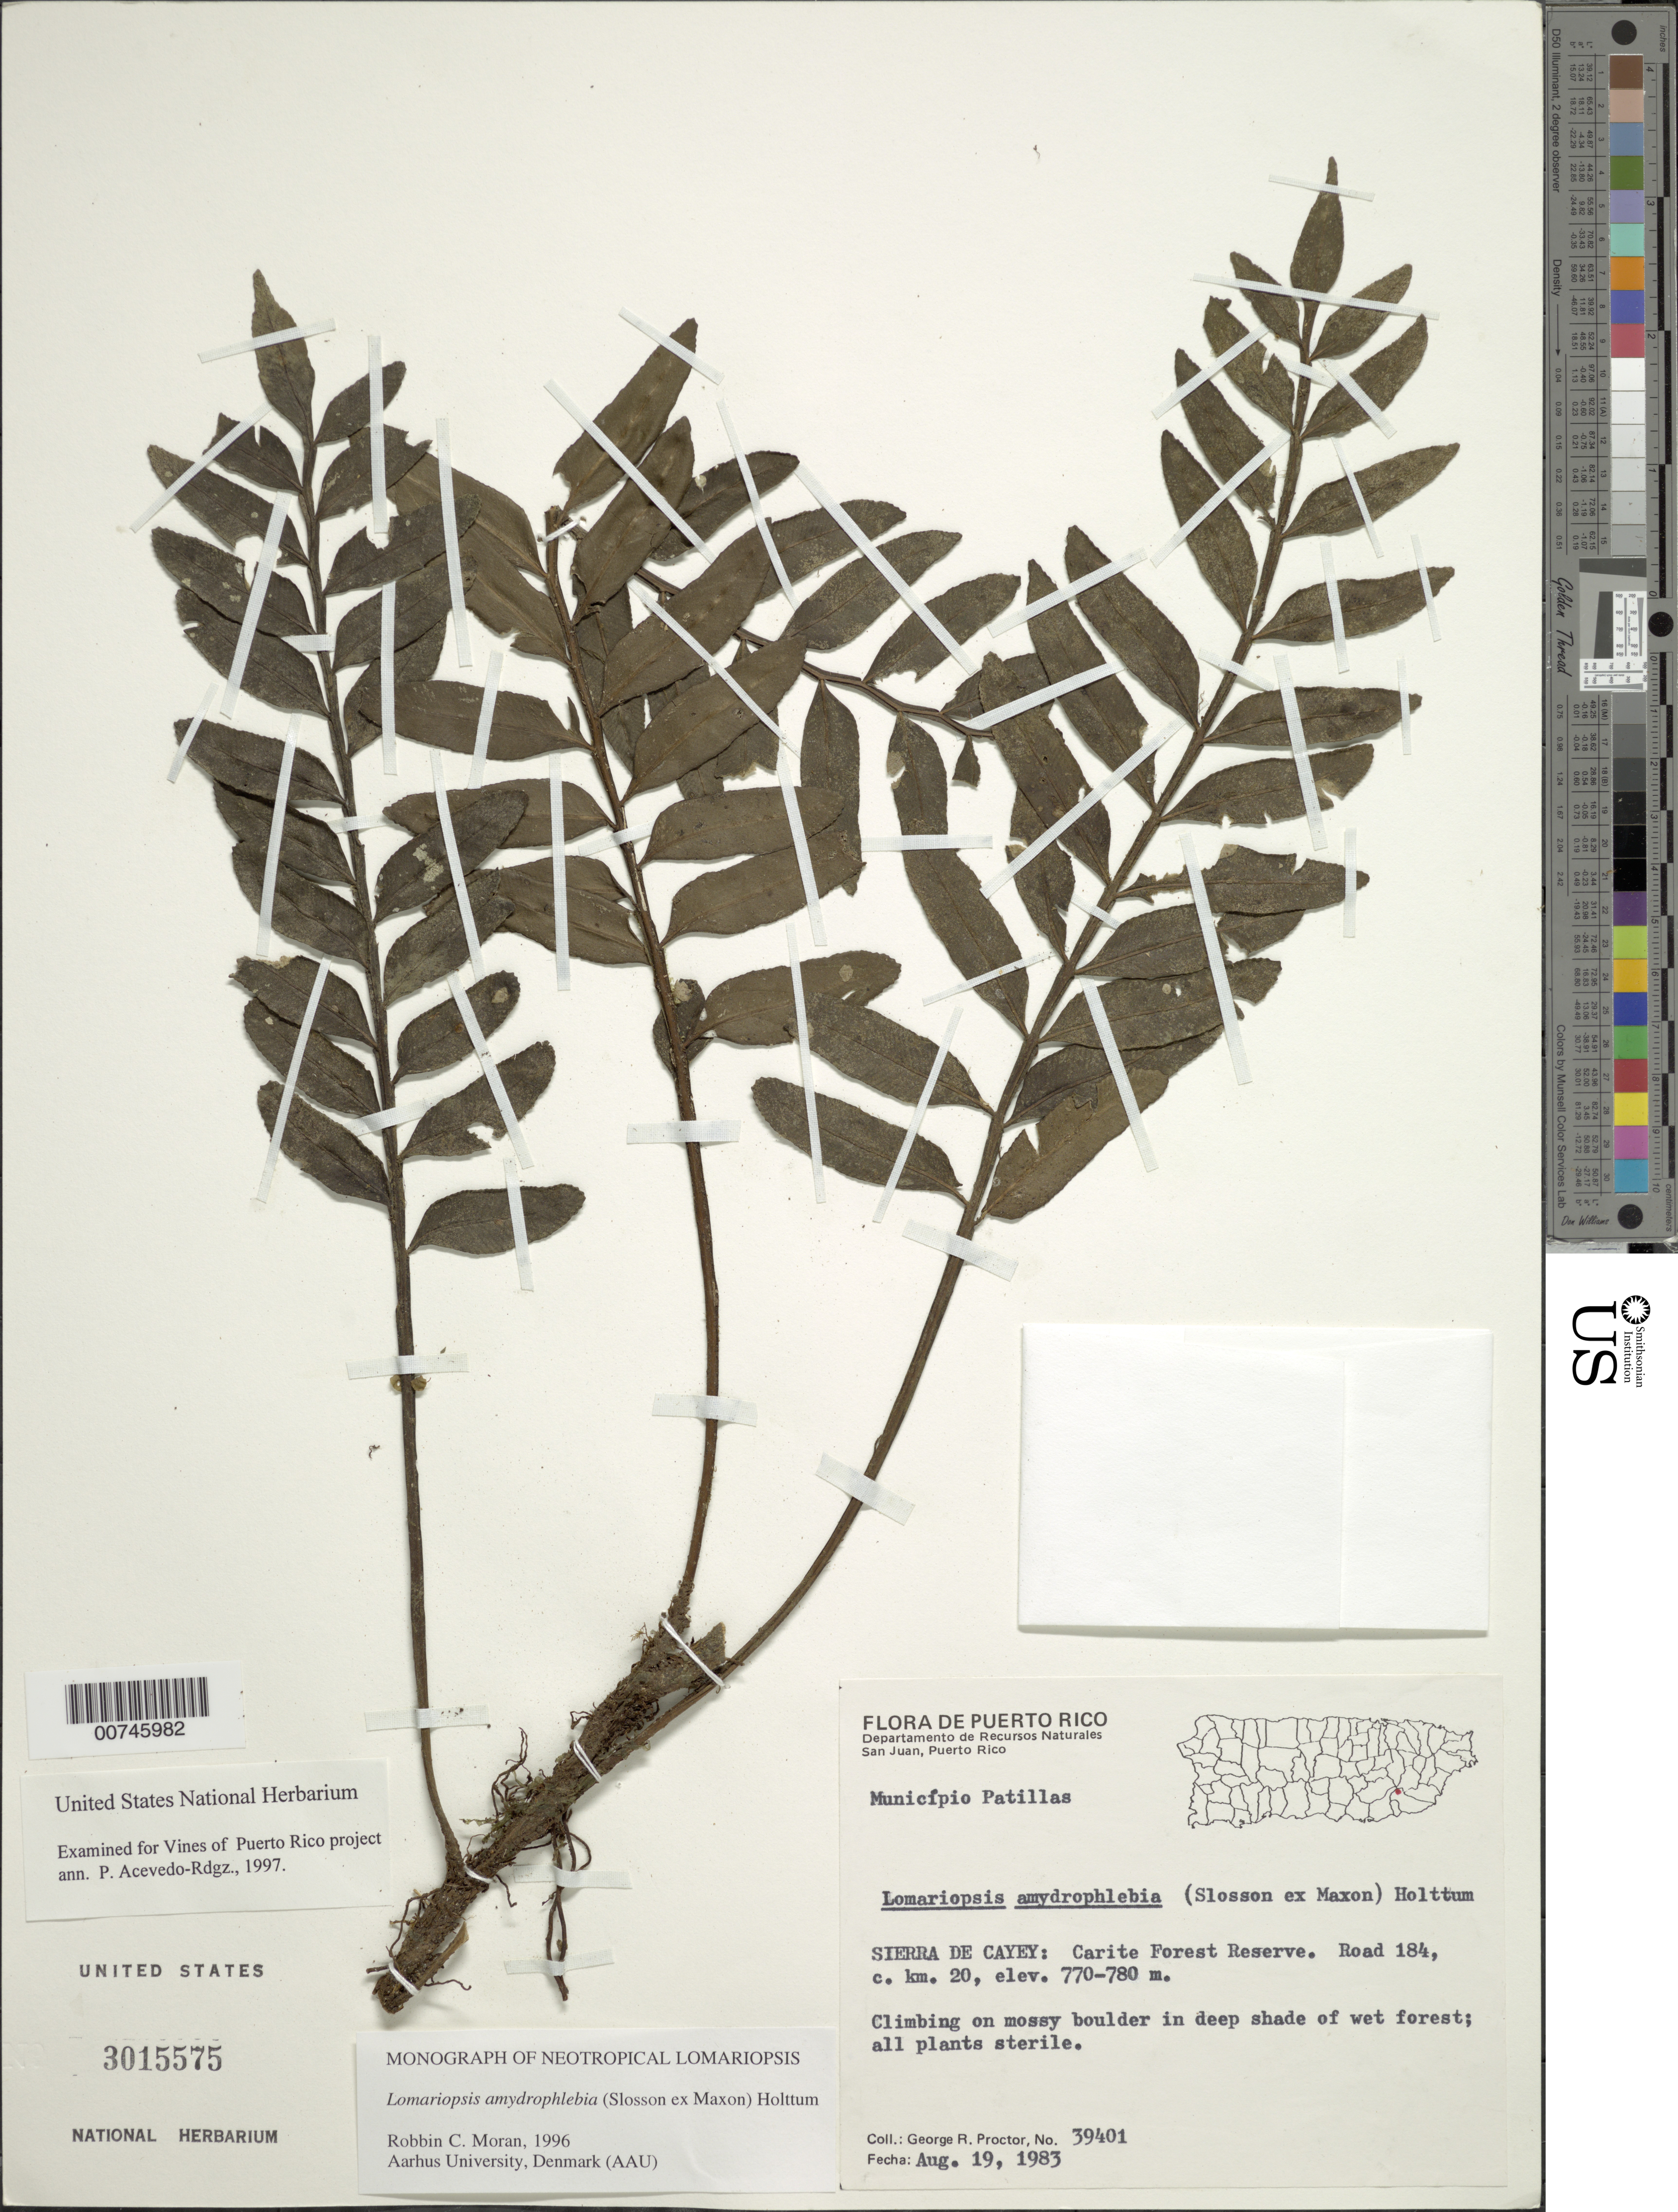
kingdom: Plantae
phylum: Tracheophyta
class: Polypodiopsida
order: Polypodiales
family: Lomariopsidaceae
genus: Lomariopsis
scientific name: Lomariopsis amydrophlebia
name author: (Slosson ex Maxon) Holttum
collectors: G. R. Proctor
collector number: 39401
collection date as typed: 19 Aug 1983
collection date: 1983-08-19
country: Puerto Rico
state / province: Cayey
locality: Sierra de Cayey: Carite Forest Reserve. Road 184, c. km 20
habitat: Climbing on mossy boulder in deep shade of wet forest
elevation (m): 770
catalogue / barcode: US 3015575